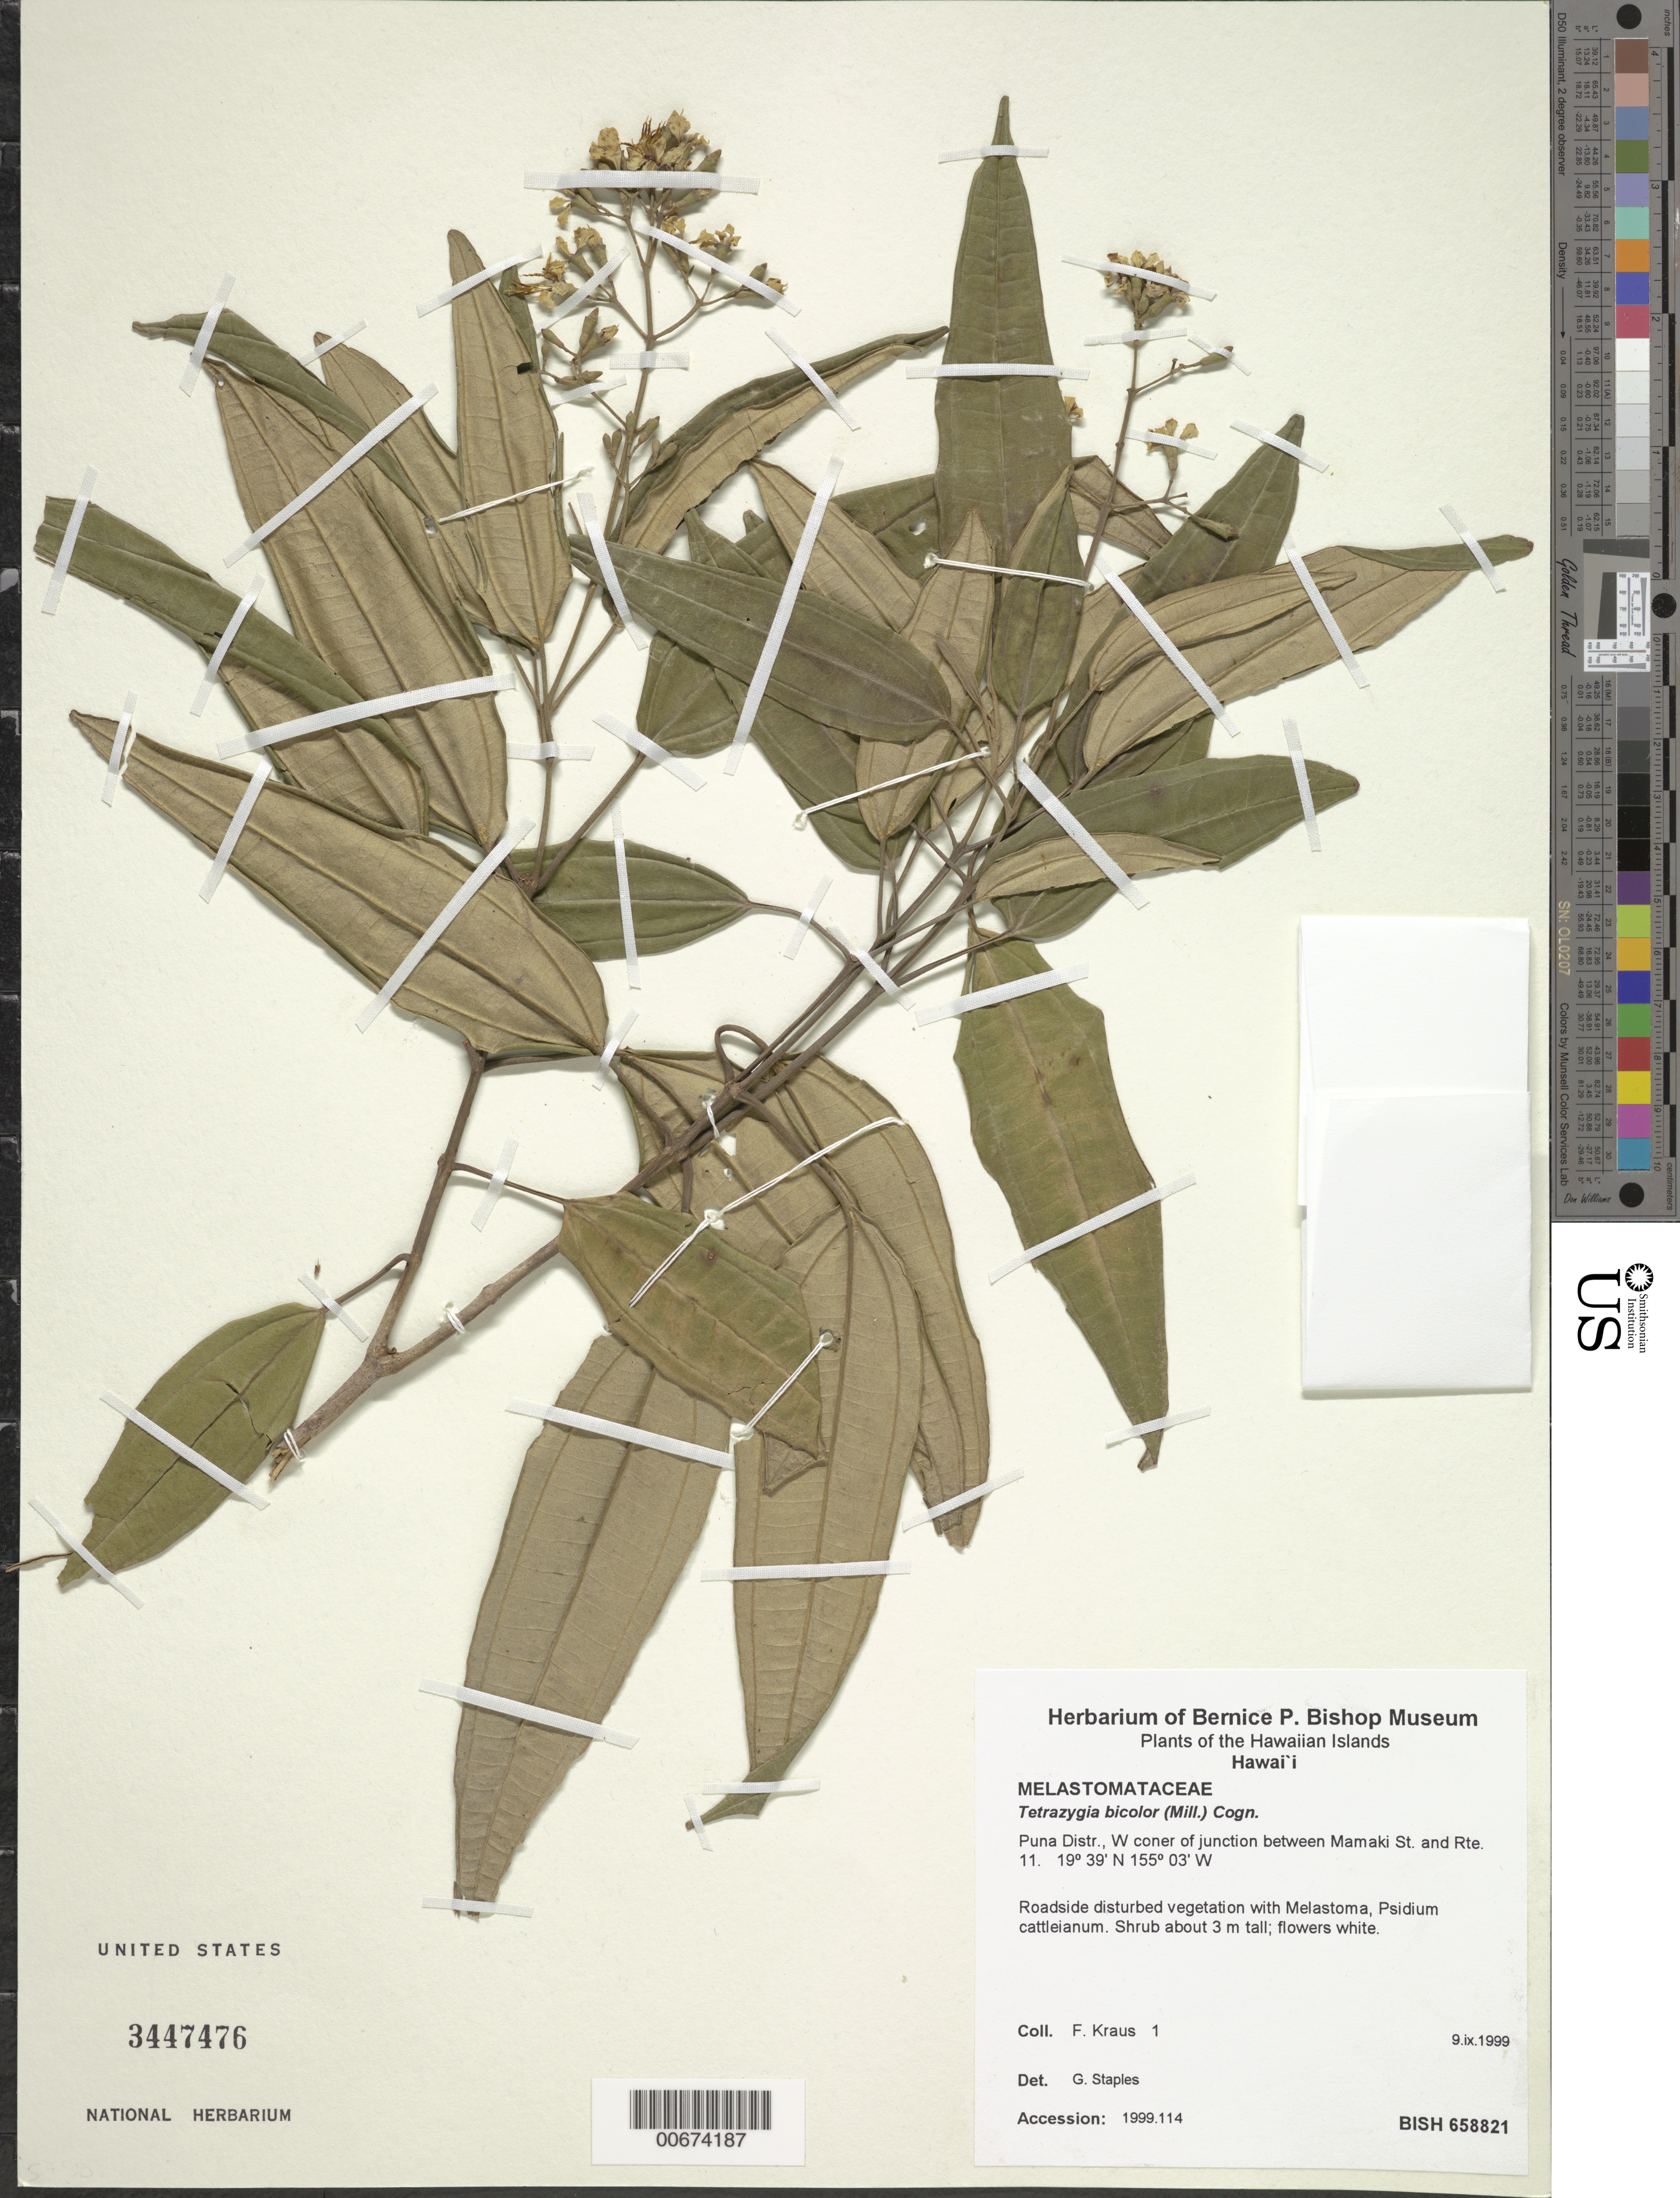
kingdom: Plantae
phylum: Tracheophyta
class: Magnoliopsida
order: Myrtales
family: Melastomataceae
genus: Miconia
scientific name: Miconia bicolor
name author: (Mill.) Triana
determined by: Wagner, W. L., (BOT), Smithsonian Institution - National Museum of Natural History (UNITED STATES)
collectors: F. Kraus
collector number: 1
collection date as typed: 9 Sep 1999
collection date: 1999-09-09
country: United States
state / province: Hawaii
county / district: Hawaii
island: Hawaii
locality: Puna Distr., W coner of junction between Mamaki St. and Rte. 11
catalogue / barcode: US 3447476